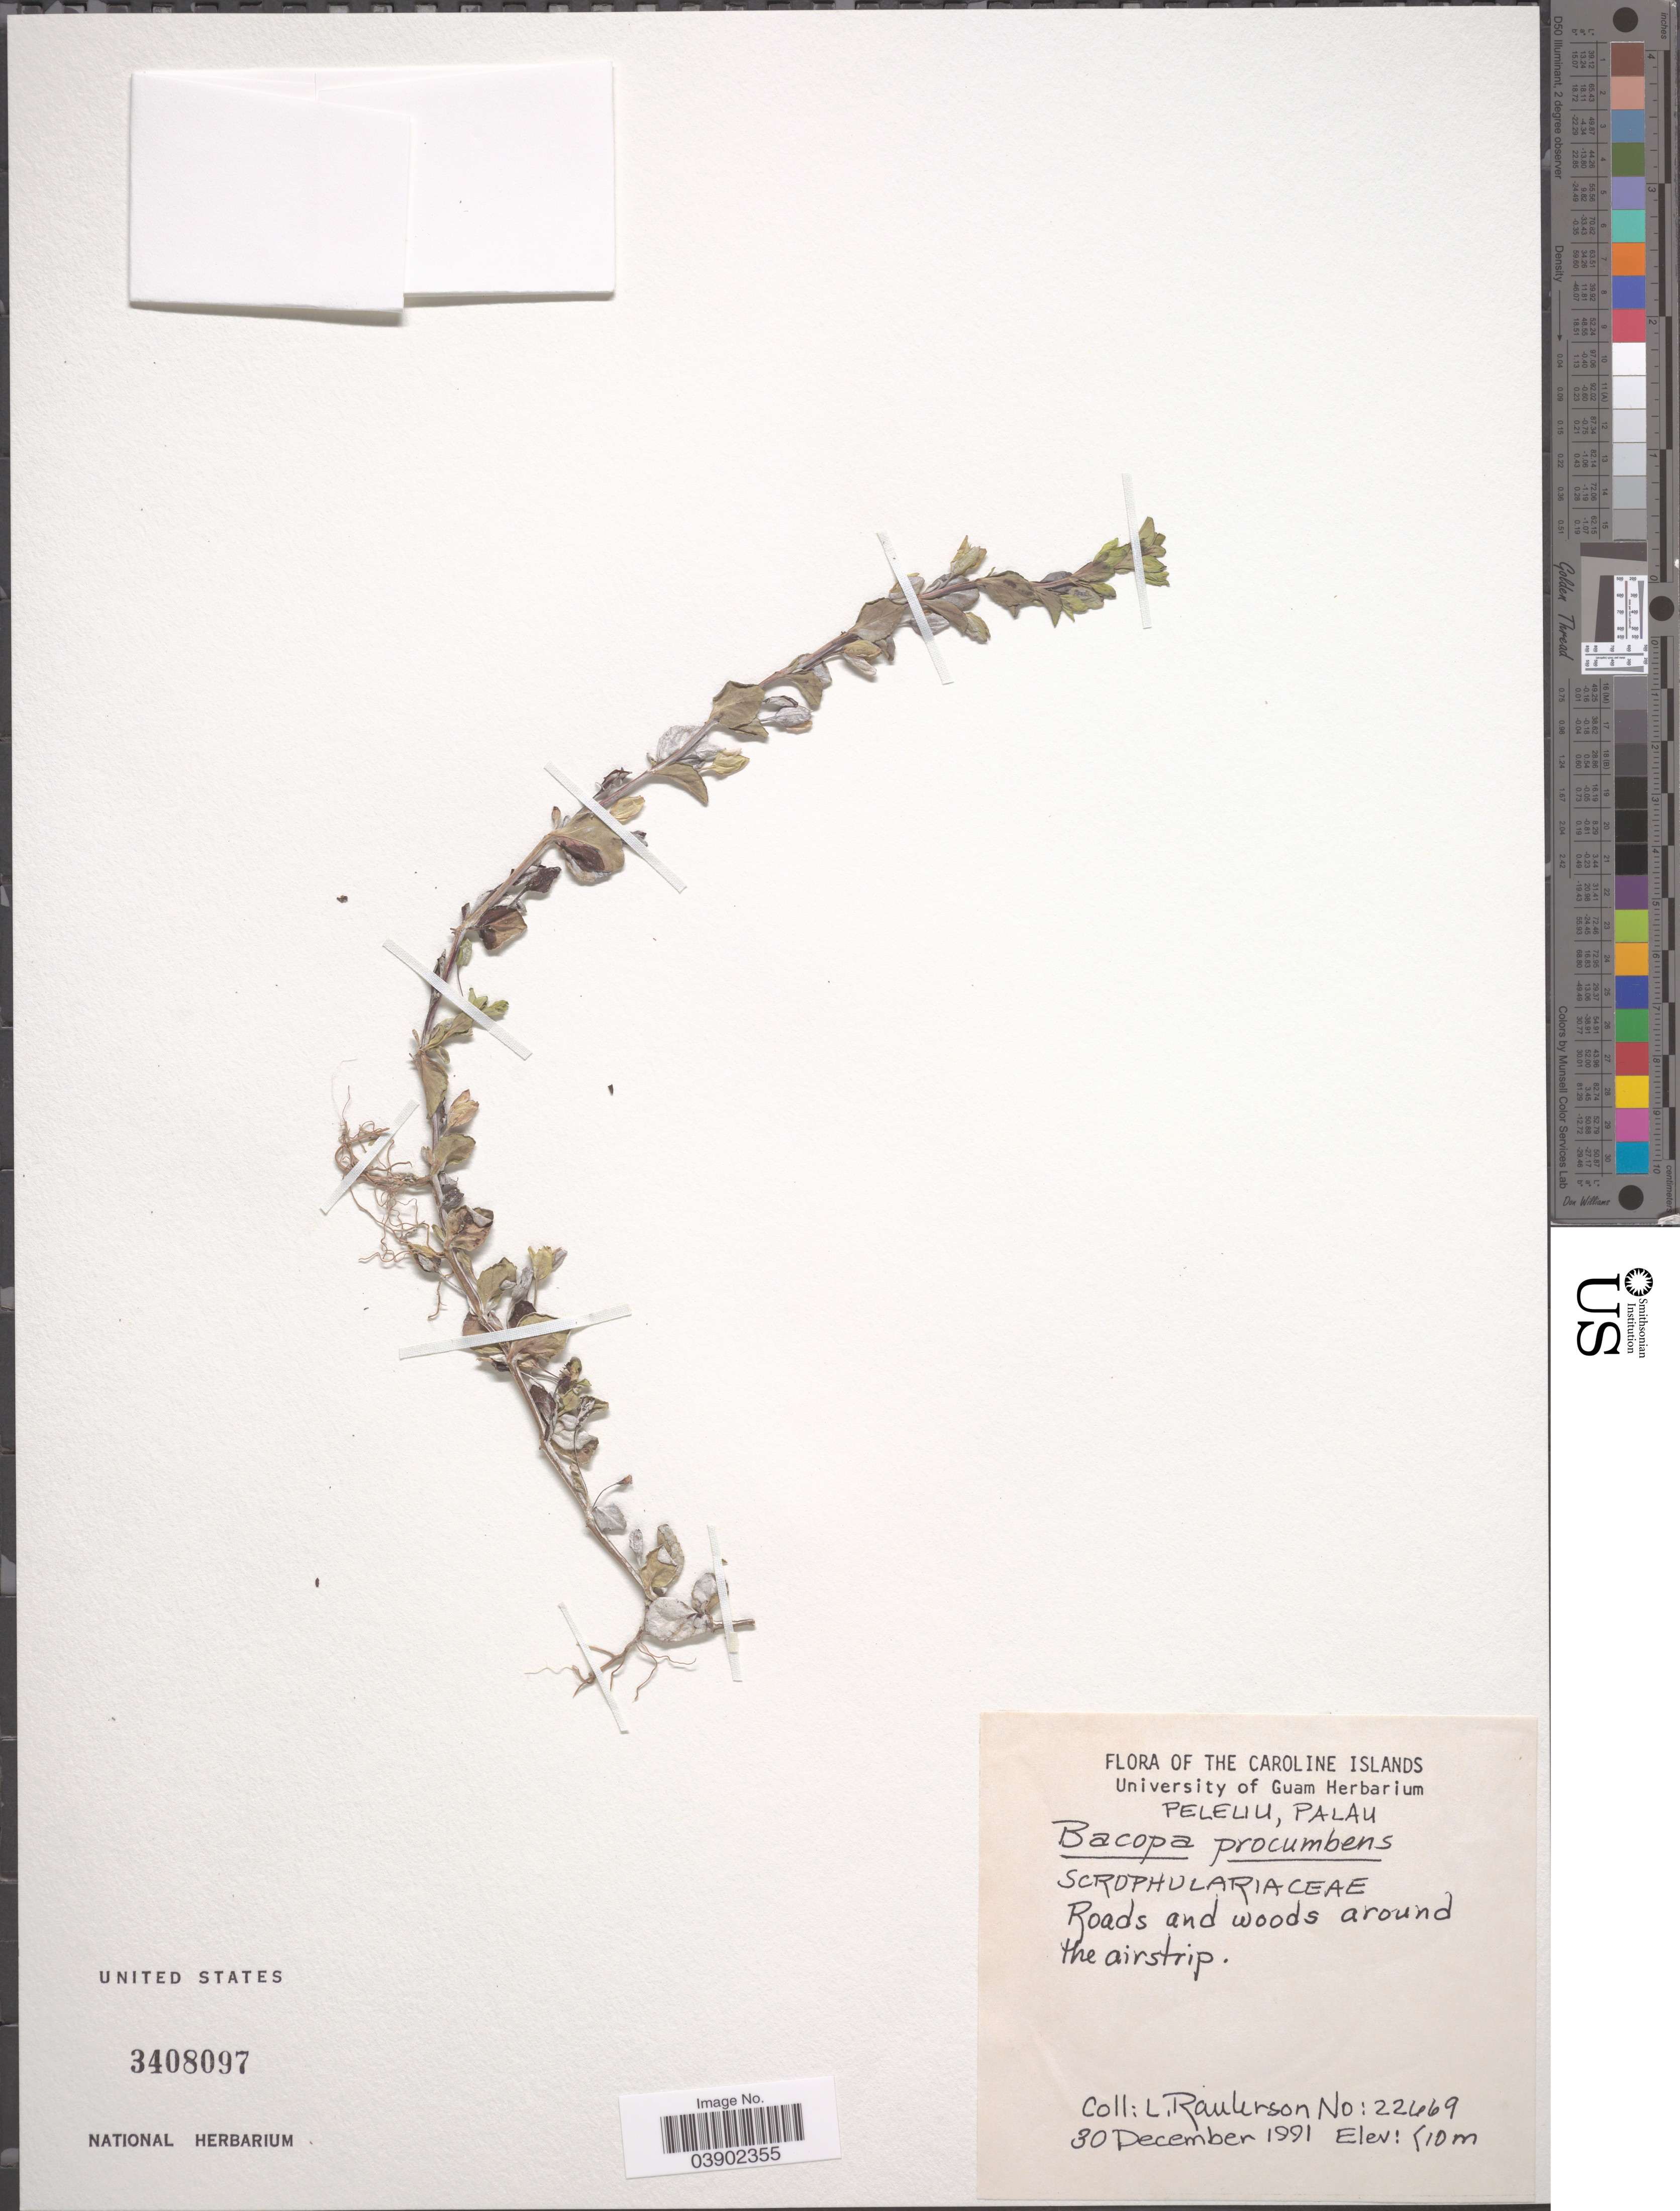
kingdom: Plantae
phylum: Tracheophyta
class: Magnoliopsida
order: Lamiales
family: Plantaginaceae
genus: Bacopa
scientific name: Bacopa procumbens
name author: (Mill.) Greenm.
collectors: L. Raulerson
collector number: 22669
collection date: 1991-12-30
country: Palau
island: Peleliu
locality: The Caroline Islands. Peliliu, Palau. Roads and woods around the airstrip.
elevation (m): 10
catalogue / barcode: US 3408097